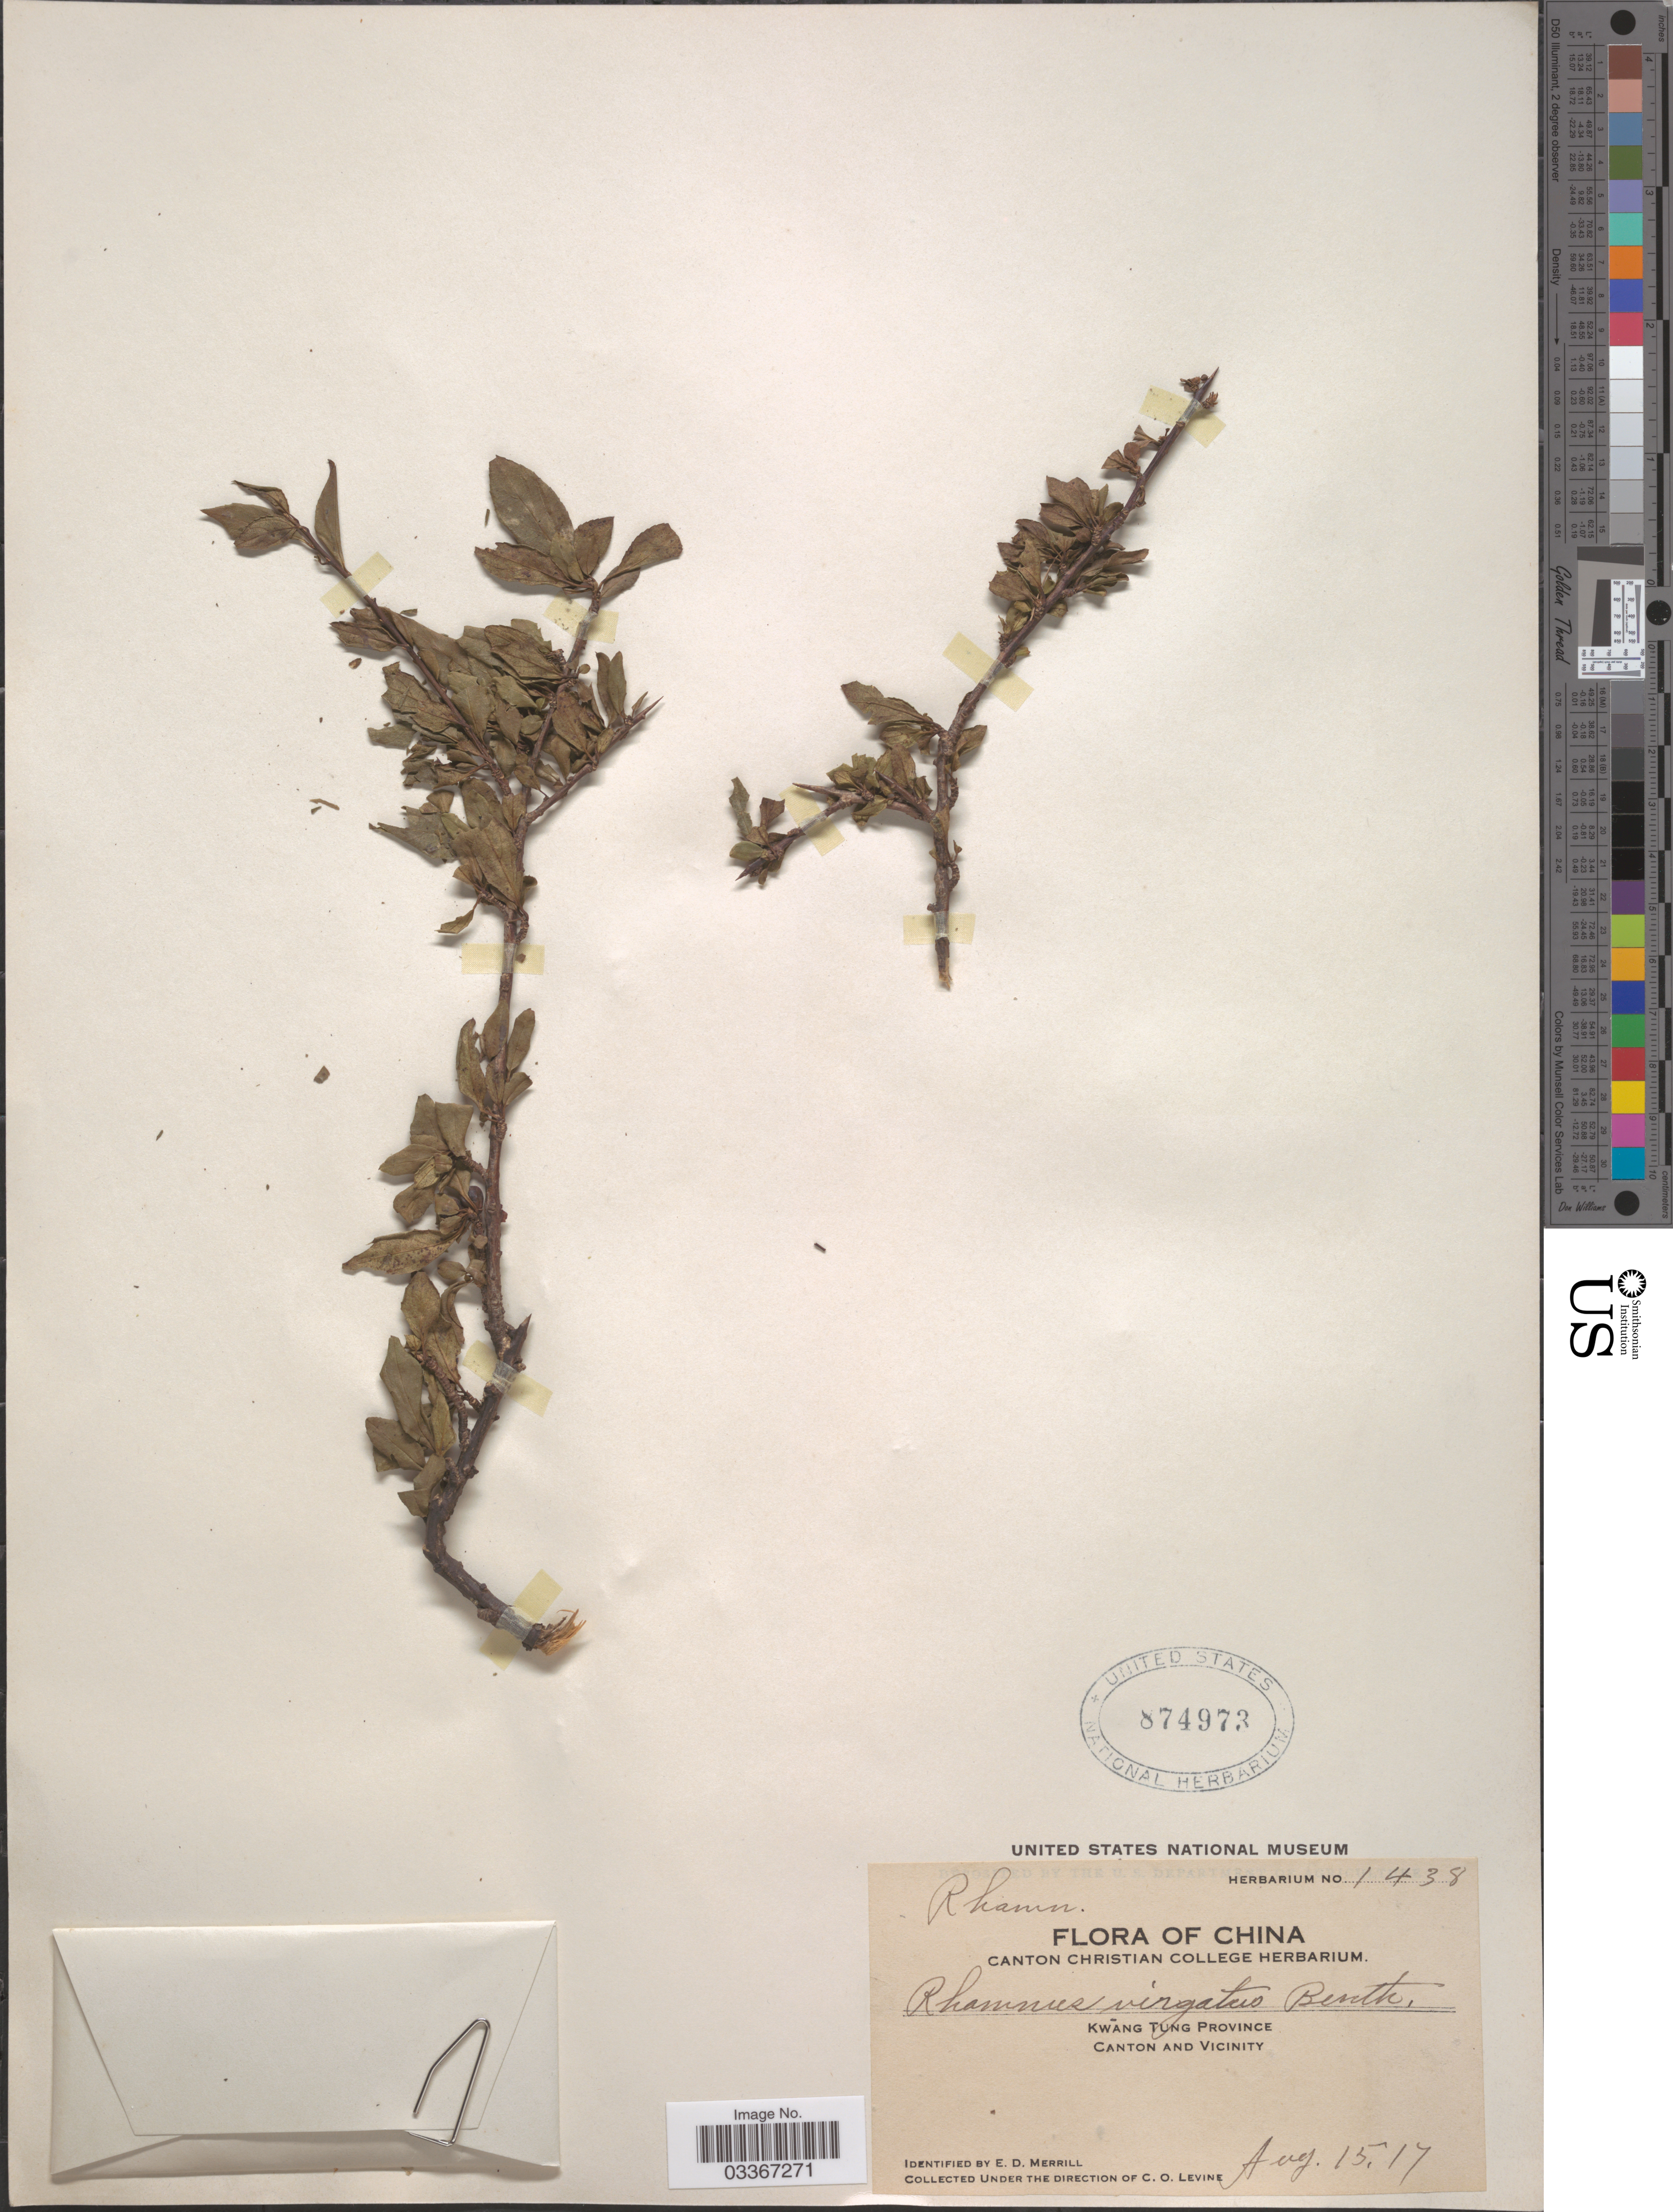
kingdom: Plantae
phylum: Tracheophyta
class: Magnoliopsida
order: Rosales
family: Rhamnaceae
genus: Rhamnus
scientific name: Rhamnus virgata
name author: Roxb.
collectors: C. O. Levine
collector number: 1438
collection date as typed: Transcribed d/m/y: 15/8/17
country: China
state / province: Guangdong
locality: Kwang Tung Province. Canton and Vicinity.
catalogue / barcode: US 874973